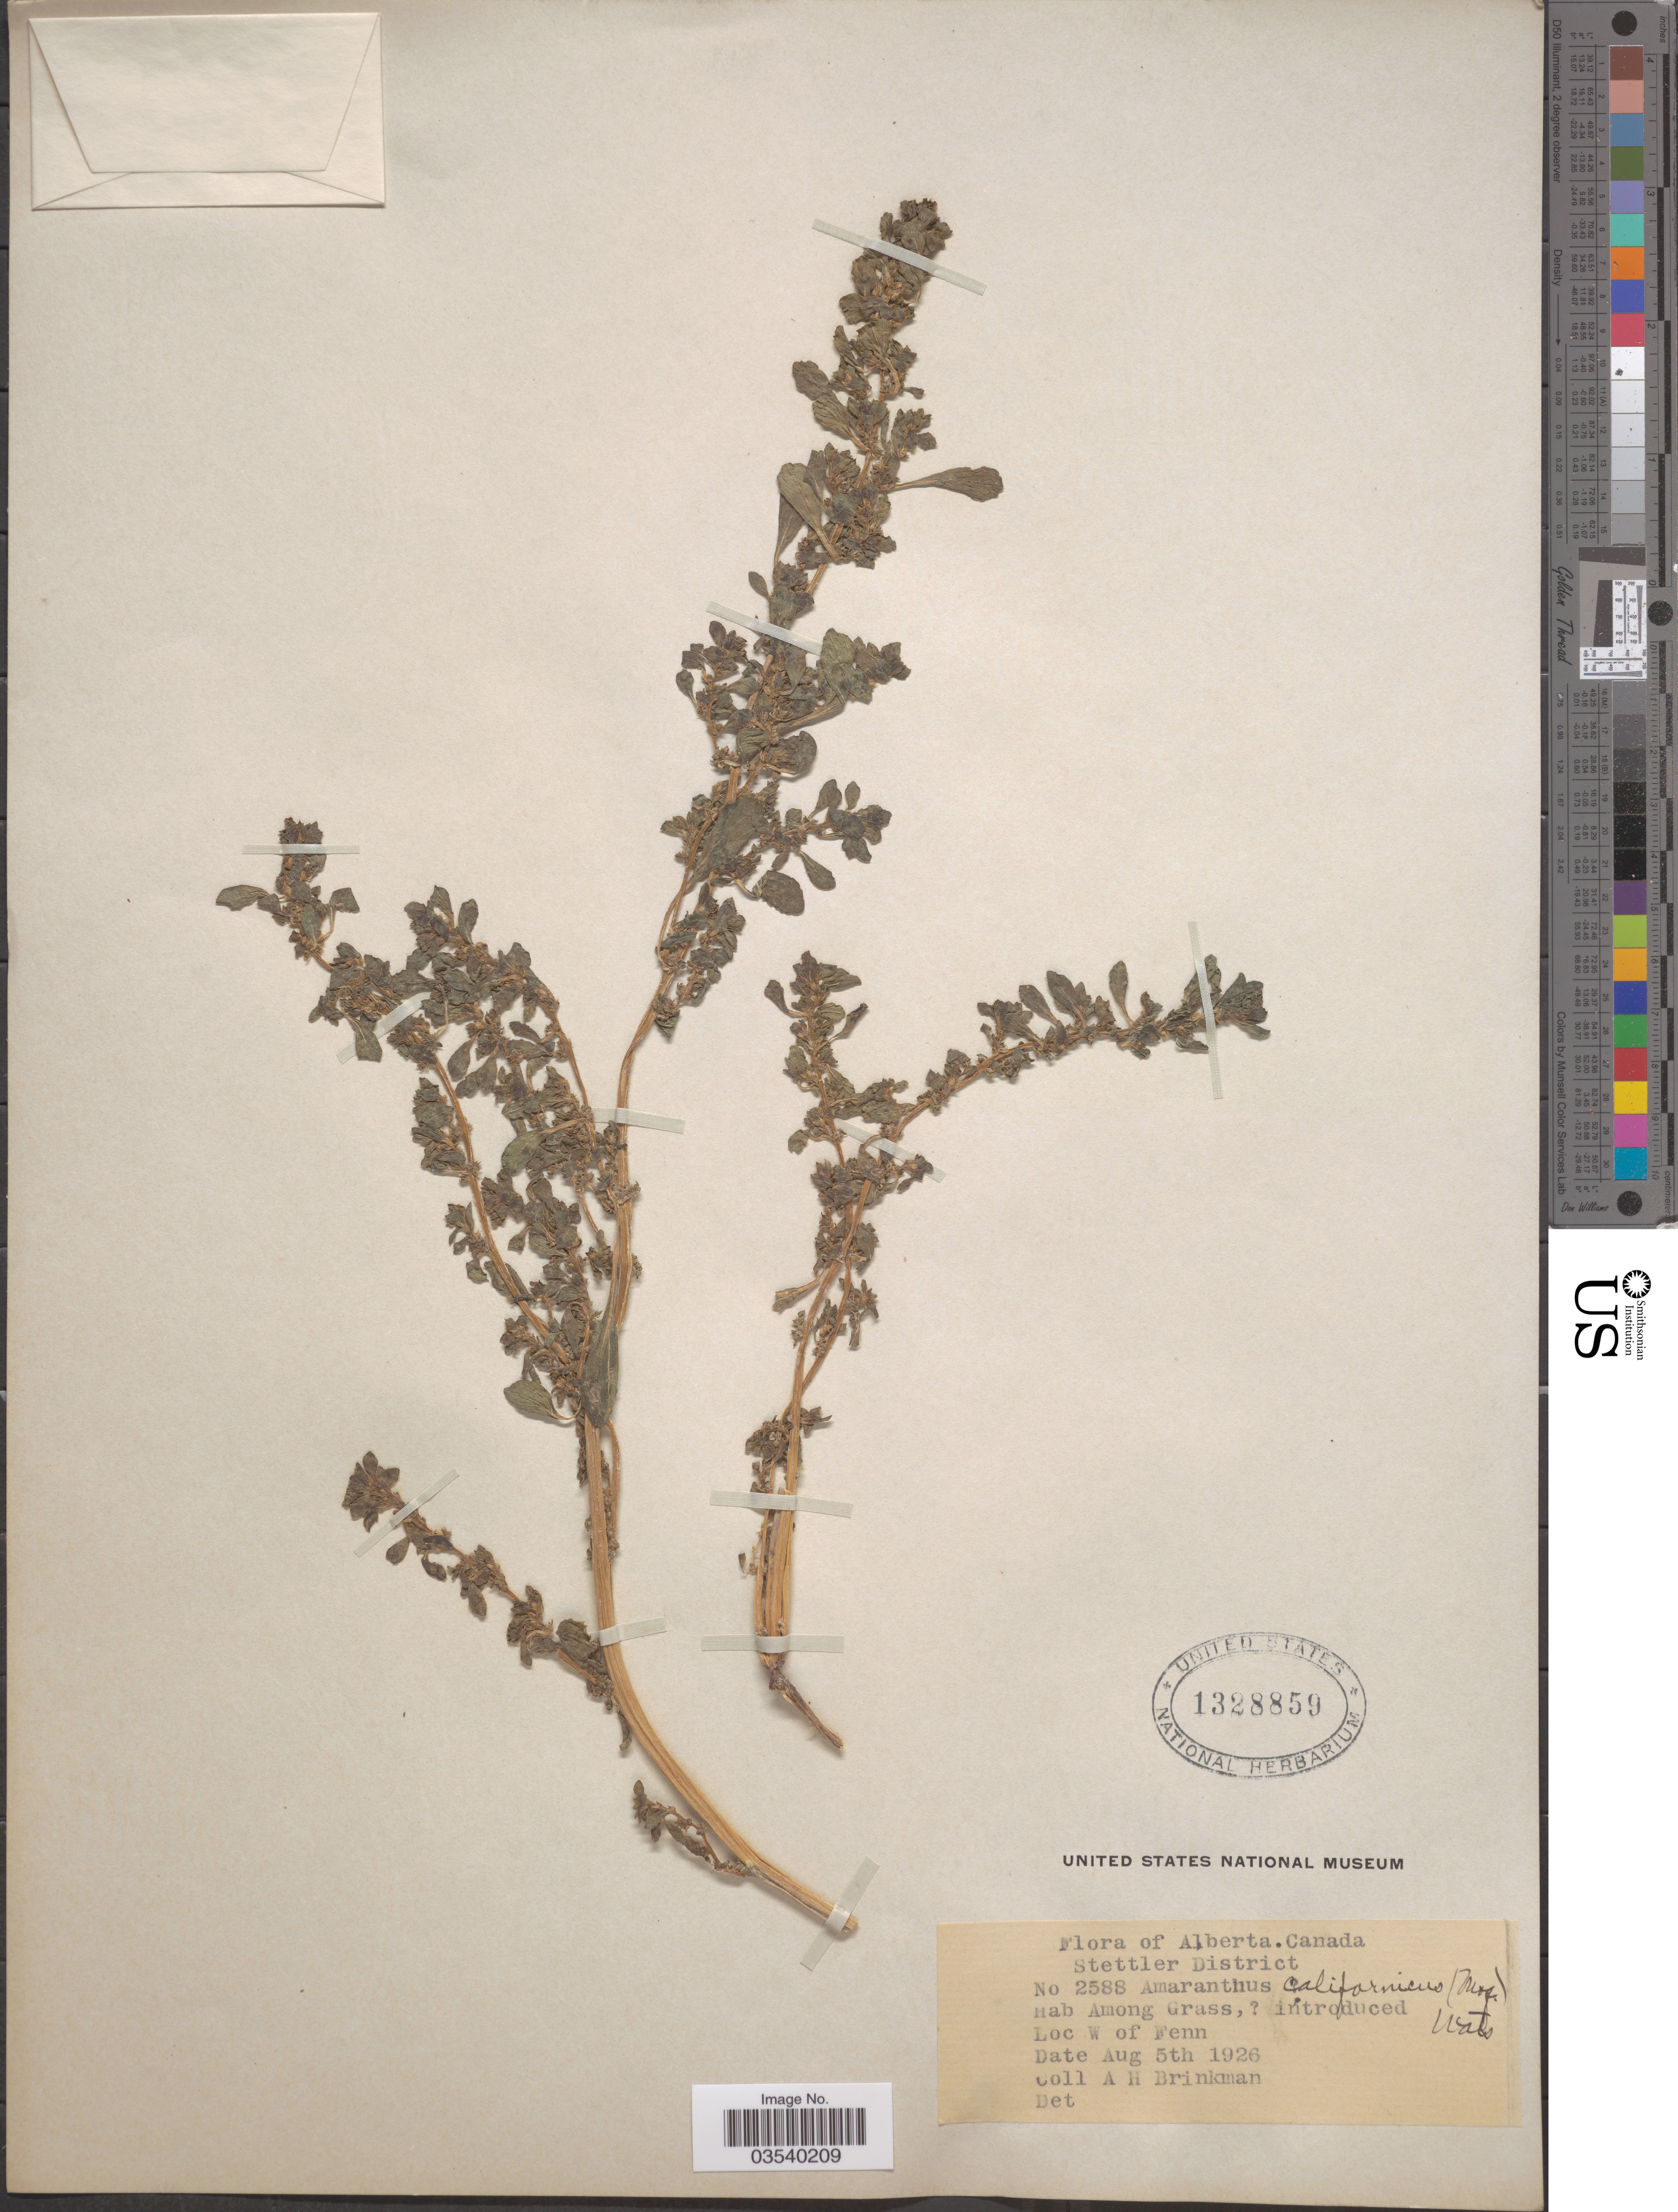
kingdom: Plantae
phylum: Tracheophyta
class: Magnoliopsida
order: Caryophyllales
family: Amaranthaceae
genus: Amaranthus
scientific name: Amaranthus californicus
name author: (Moq.) S. Watson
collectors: A. Brinkman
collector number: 2588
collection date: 1926-08-05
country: Canada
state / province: Alberta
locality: Stettler District. E of Fenn.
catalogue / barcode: US 1328859